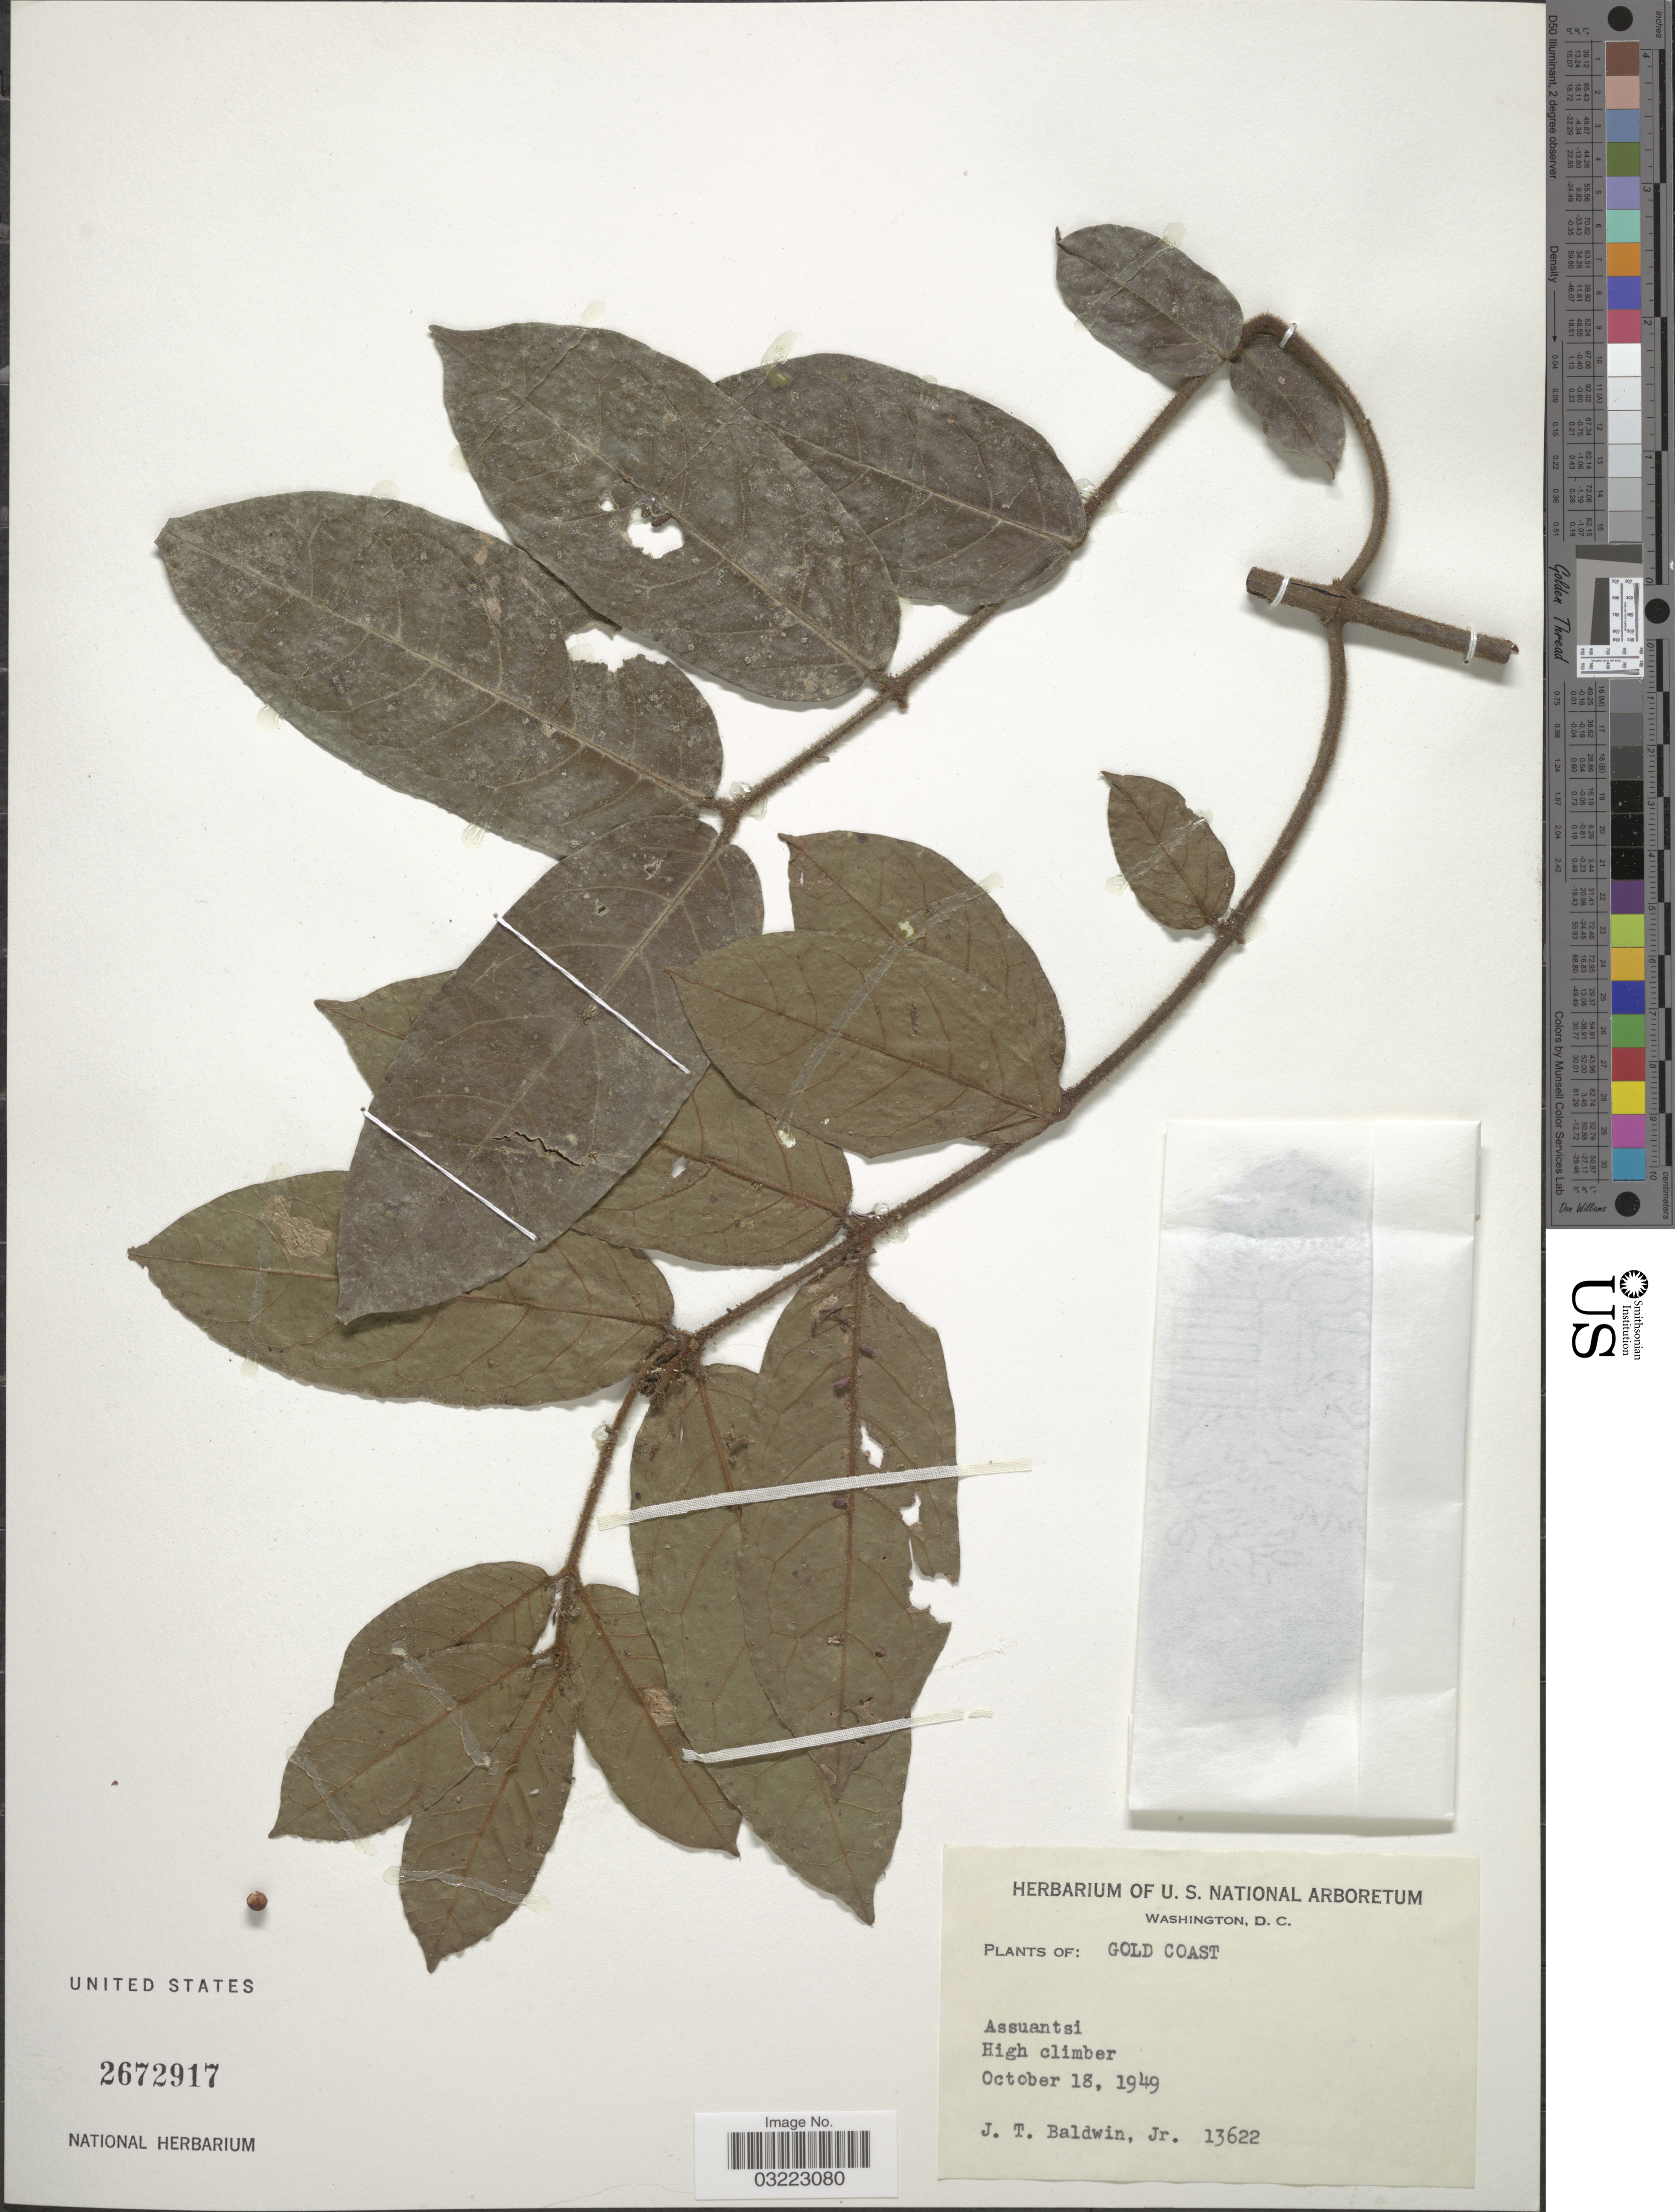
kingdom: Plantae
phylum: Tracheophyta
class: Magnoliopsida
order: Gentianales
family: Apocynaceae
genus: Landolphia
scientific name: Landolphia calabarica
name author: (Stapf) E.A. Bruce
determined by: Persoon, J. G. M.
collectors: J. T. Baldwin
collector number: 13622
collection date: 1949-10-08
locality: Gold Coast.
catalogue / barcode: US 2672917